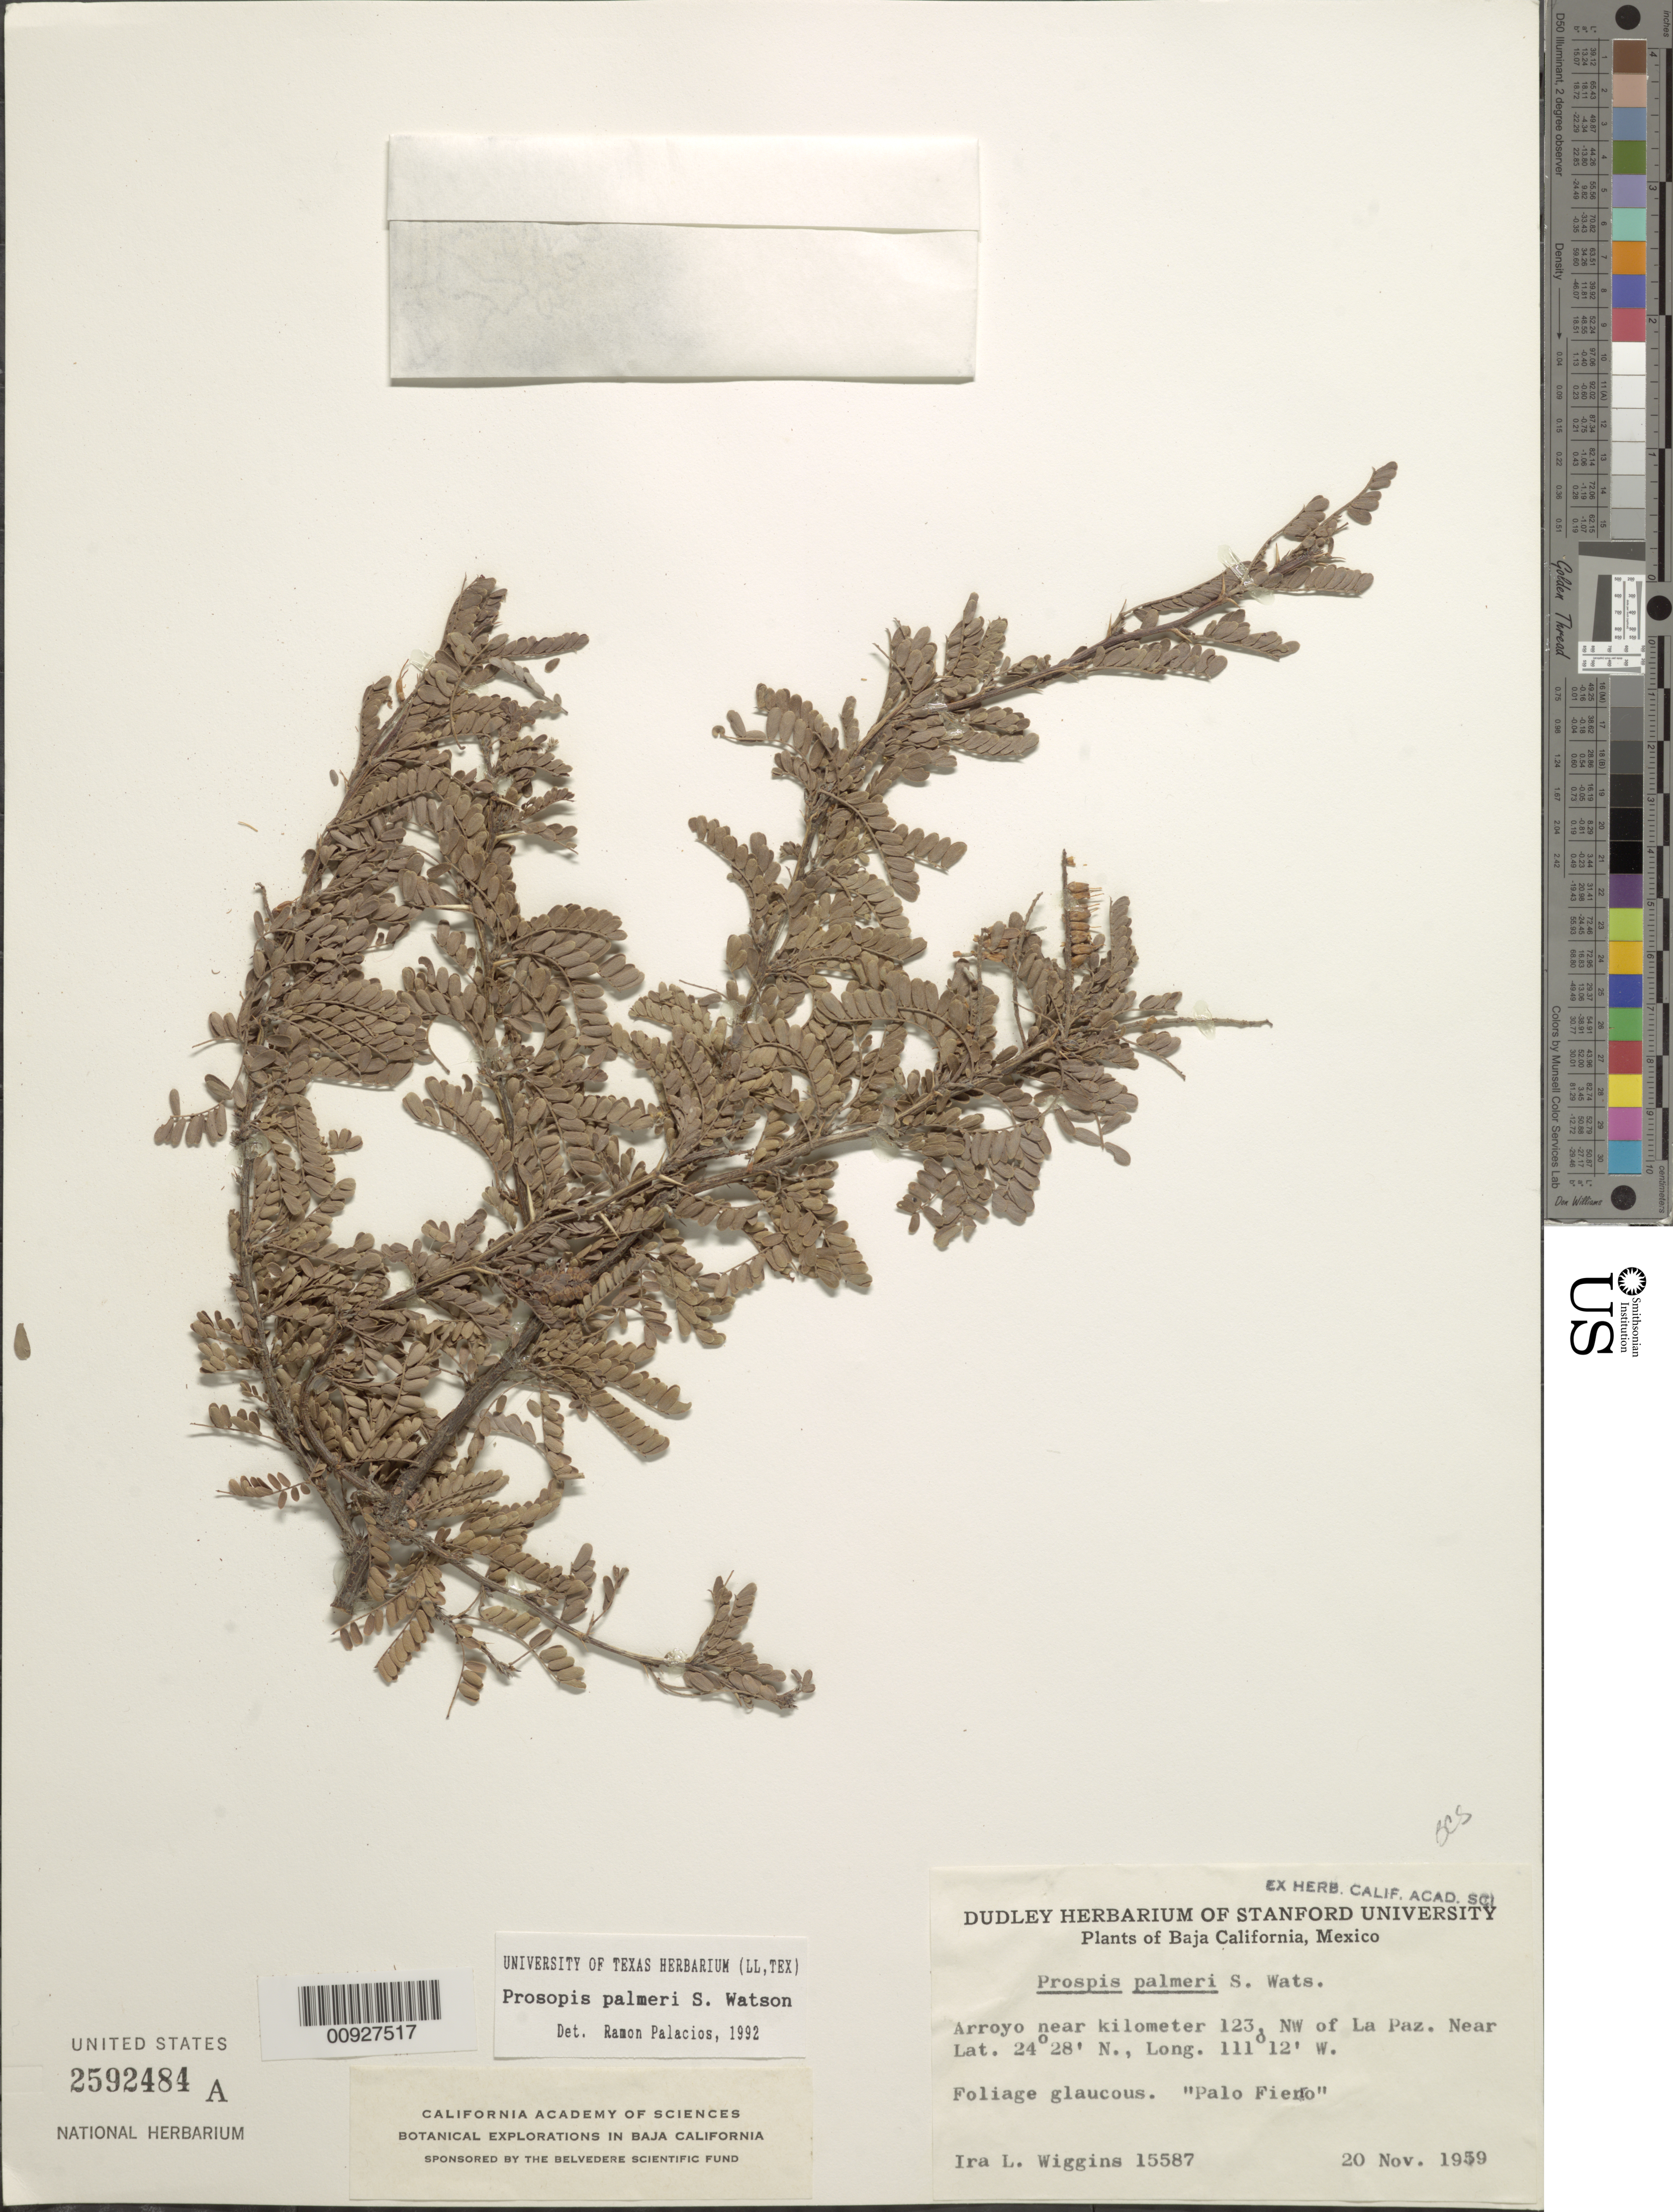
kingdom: Plantae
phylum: Tracheophyta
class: Magnoliopsida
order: Fabales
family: Fabaceae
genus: Strombocarpa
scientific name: Strombocarpa palmeri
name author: (S. Watson) C. E. Hughes & G.P. Lewis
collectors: I. L. Wiggins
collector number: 15587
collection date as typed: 20 Nov 1959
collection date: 1959-11-20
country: Mexico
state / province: Baja California Sur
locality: Arroyo near kilometer 123, NW of La Paz.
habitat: Arroyo.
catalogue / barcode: US 2592484A